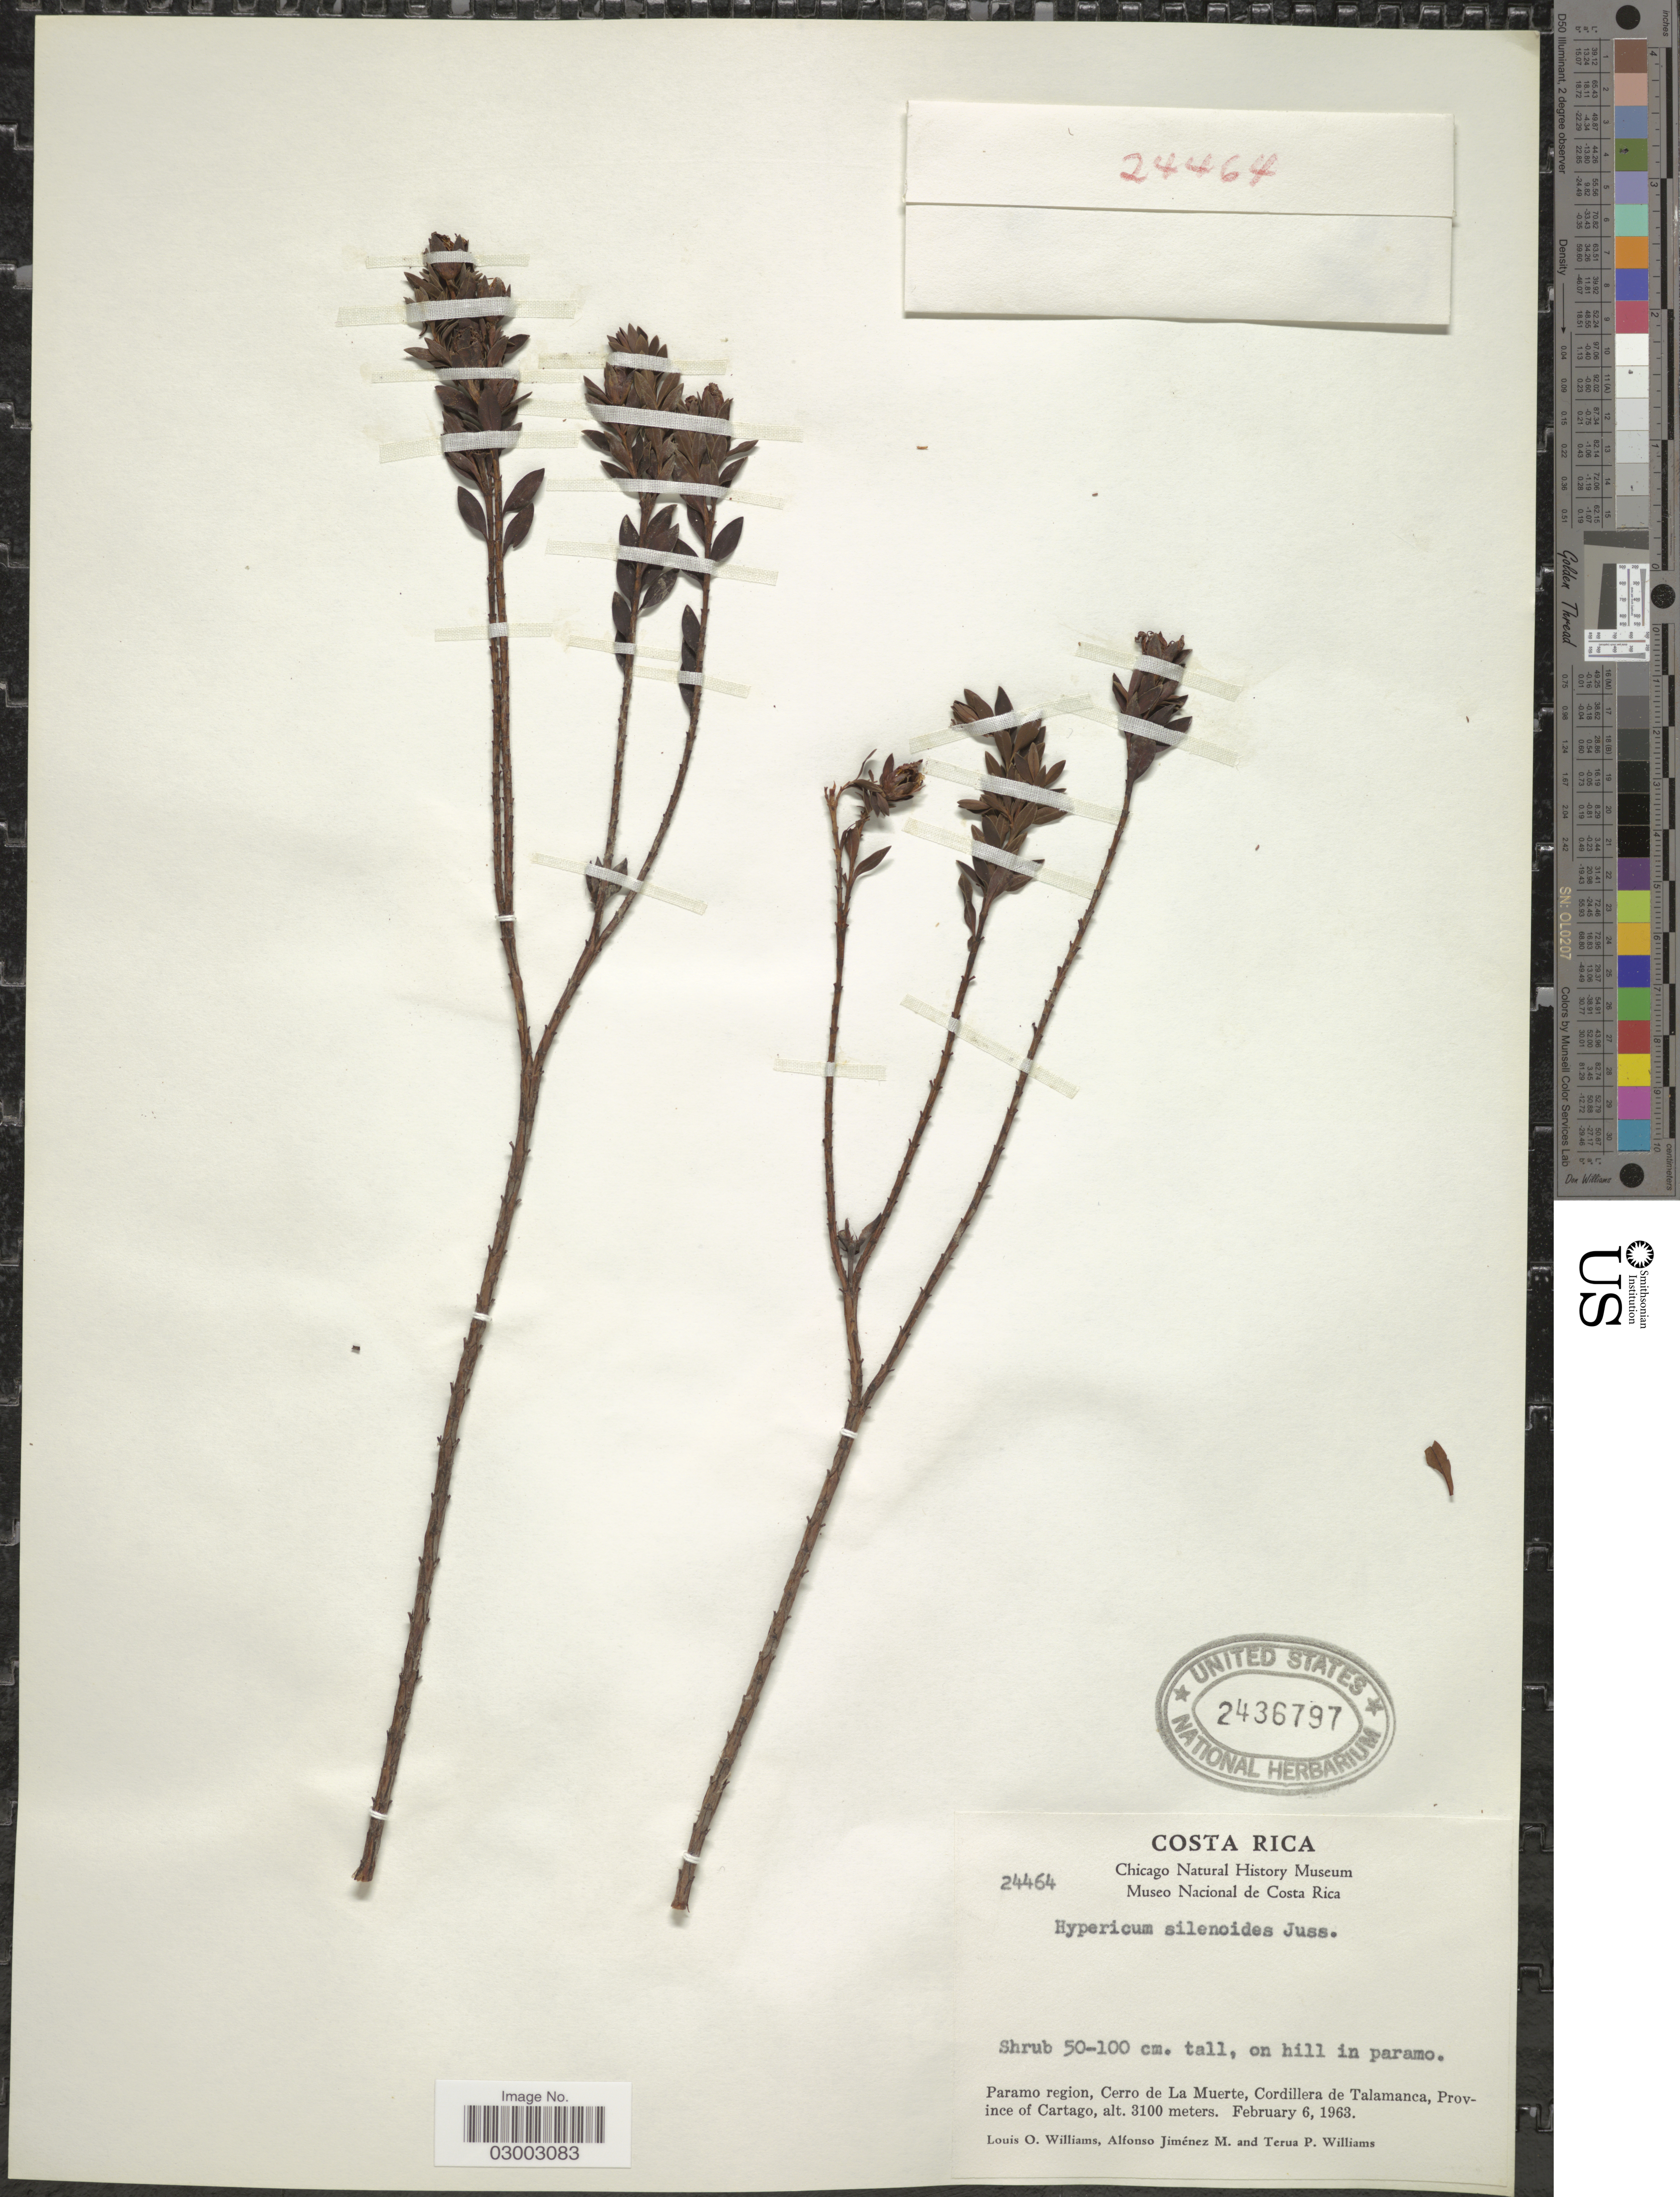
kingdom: Plantae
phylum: Tracheophyta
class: Magnoliopsida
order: Malpighiales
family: Hypericaceae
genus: Hypericum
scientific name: Hypericum caracasanum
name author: Willd.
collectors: L. O. Williams, A. Jimenez M. & T. Williams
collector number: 24464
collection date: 1963-02-06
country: Costa Rica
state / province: Cartago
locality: Paramo region, Cerro de la Muerte, Cordillera de Talamanca.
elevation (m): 3100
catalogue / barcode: US 2436797